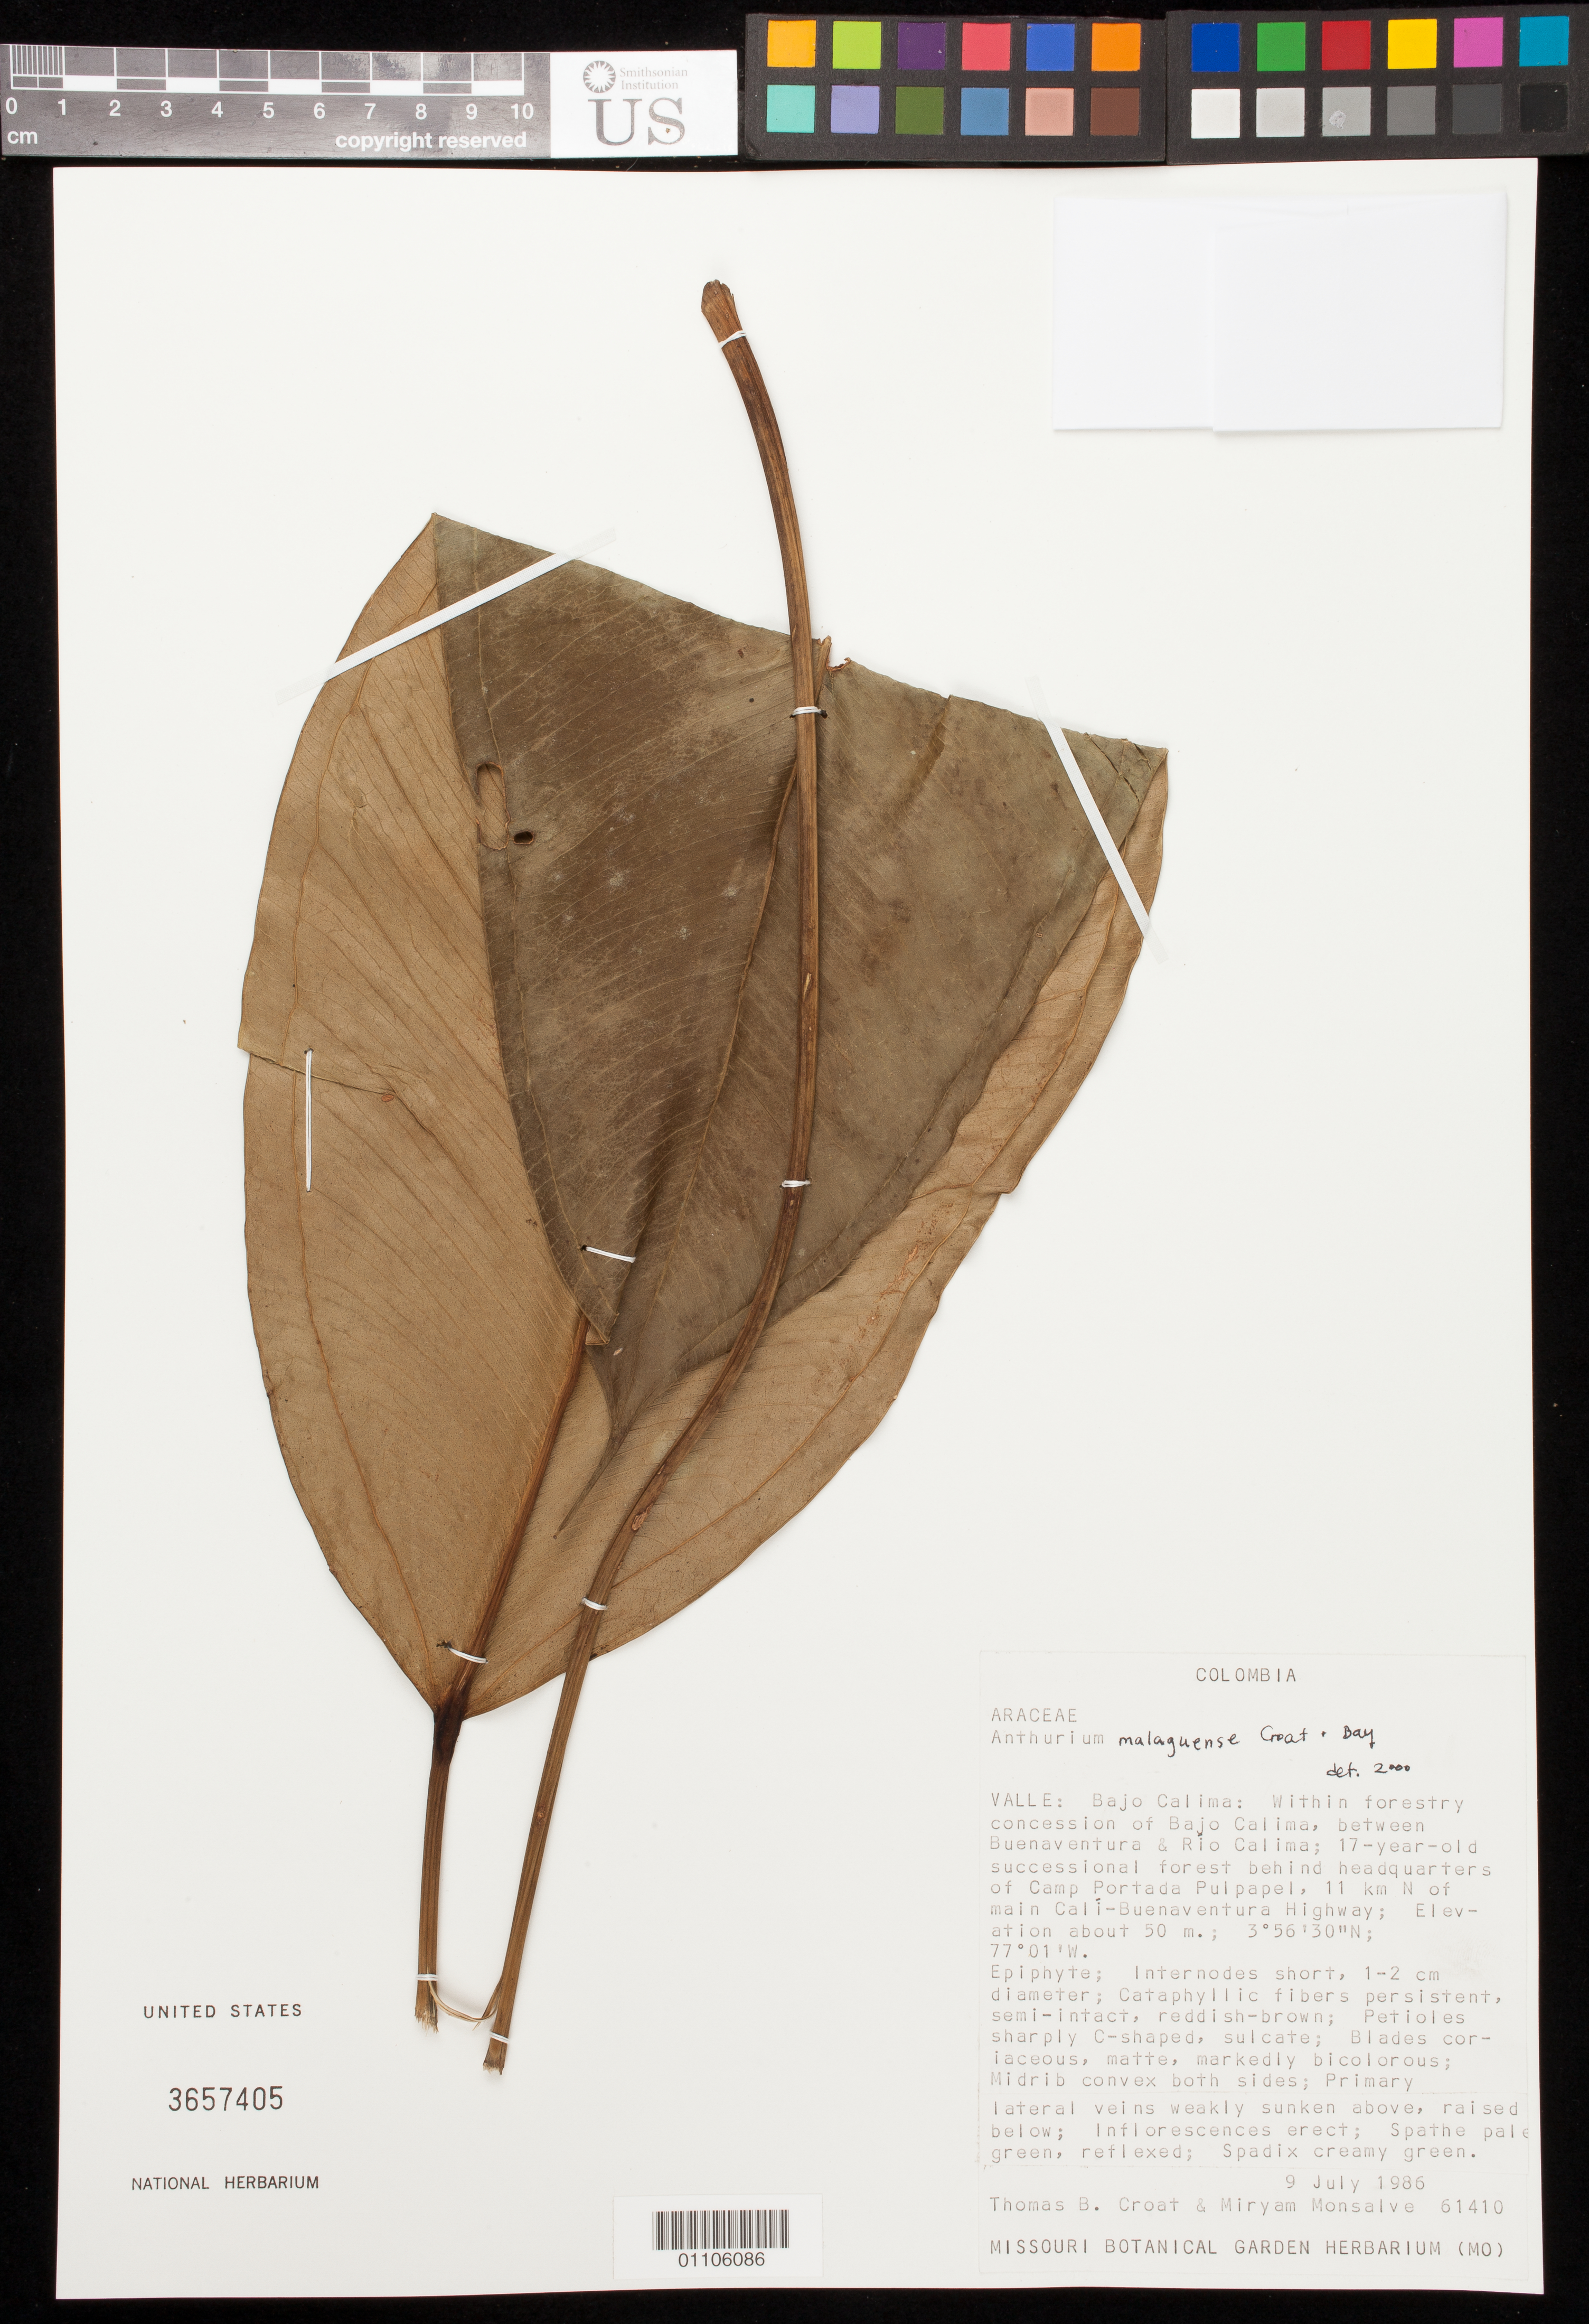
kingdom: Plantae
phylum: Tracheophyta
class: Liliopsida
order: Alismatales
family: Araceae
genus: Anthurium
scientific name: Anthurium malaguense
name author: Croat & D.C. Bay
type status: Isotype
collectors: T. B. Croat & M. Monsalve B.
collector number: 61410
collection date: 1986-07-09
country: Colombia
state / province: Valle del Cauca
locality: Valle: Bajo Calima: within forestry concession of Bajo Calima, between Buenaventura & Rio Calima; 17-year-old successional forest behind headquarters of Camp Portada Pulpapel, 11 km N of main Calí-Buenaventura Highway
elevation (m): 50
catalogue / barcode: US 3657405